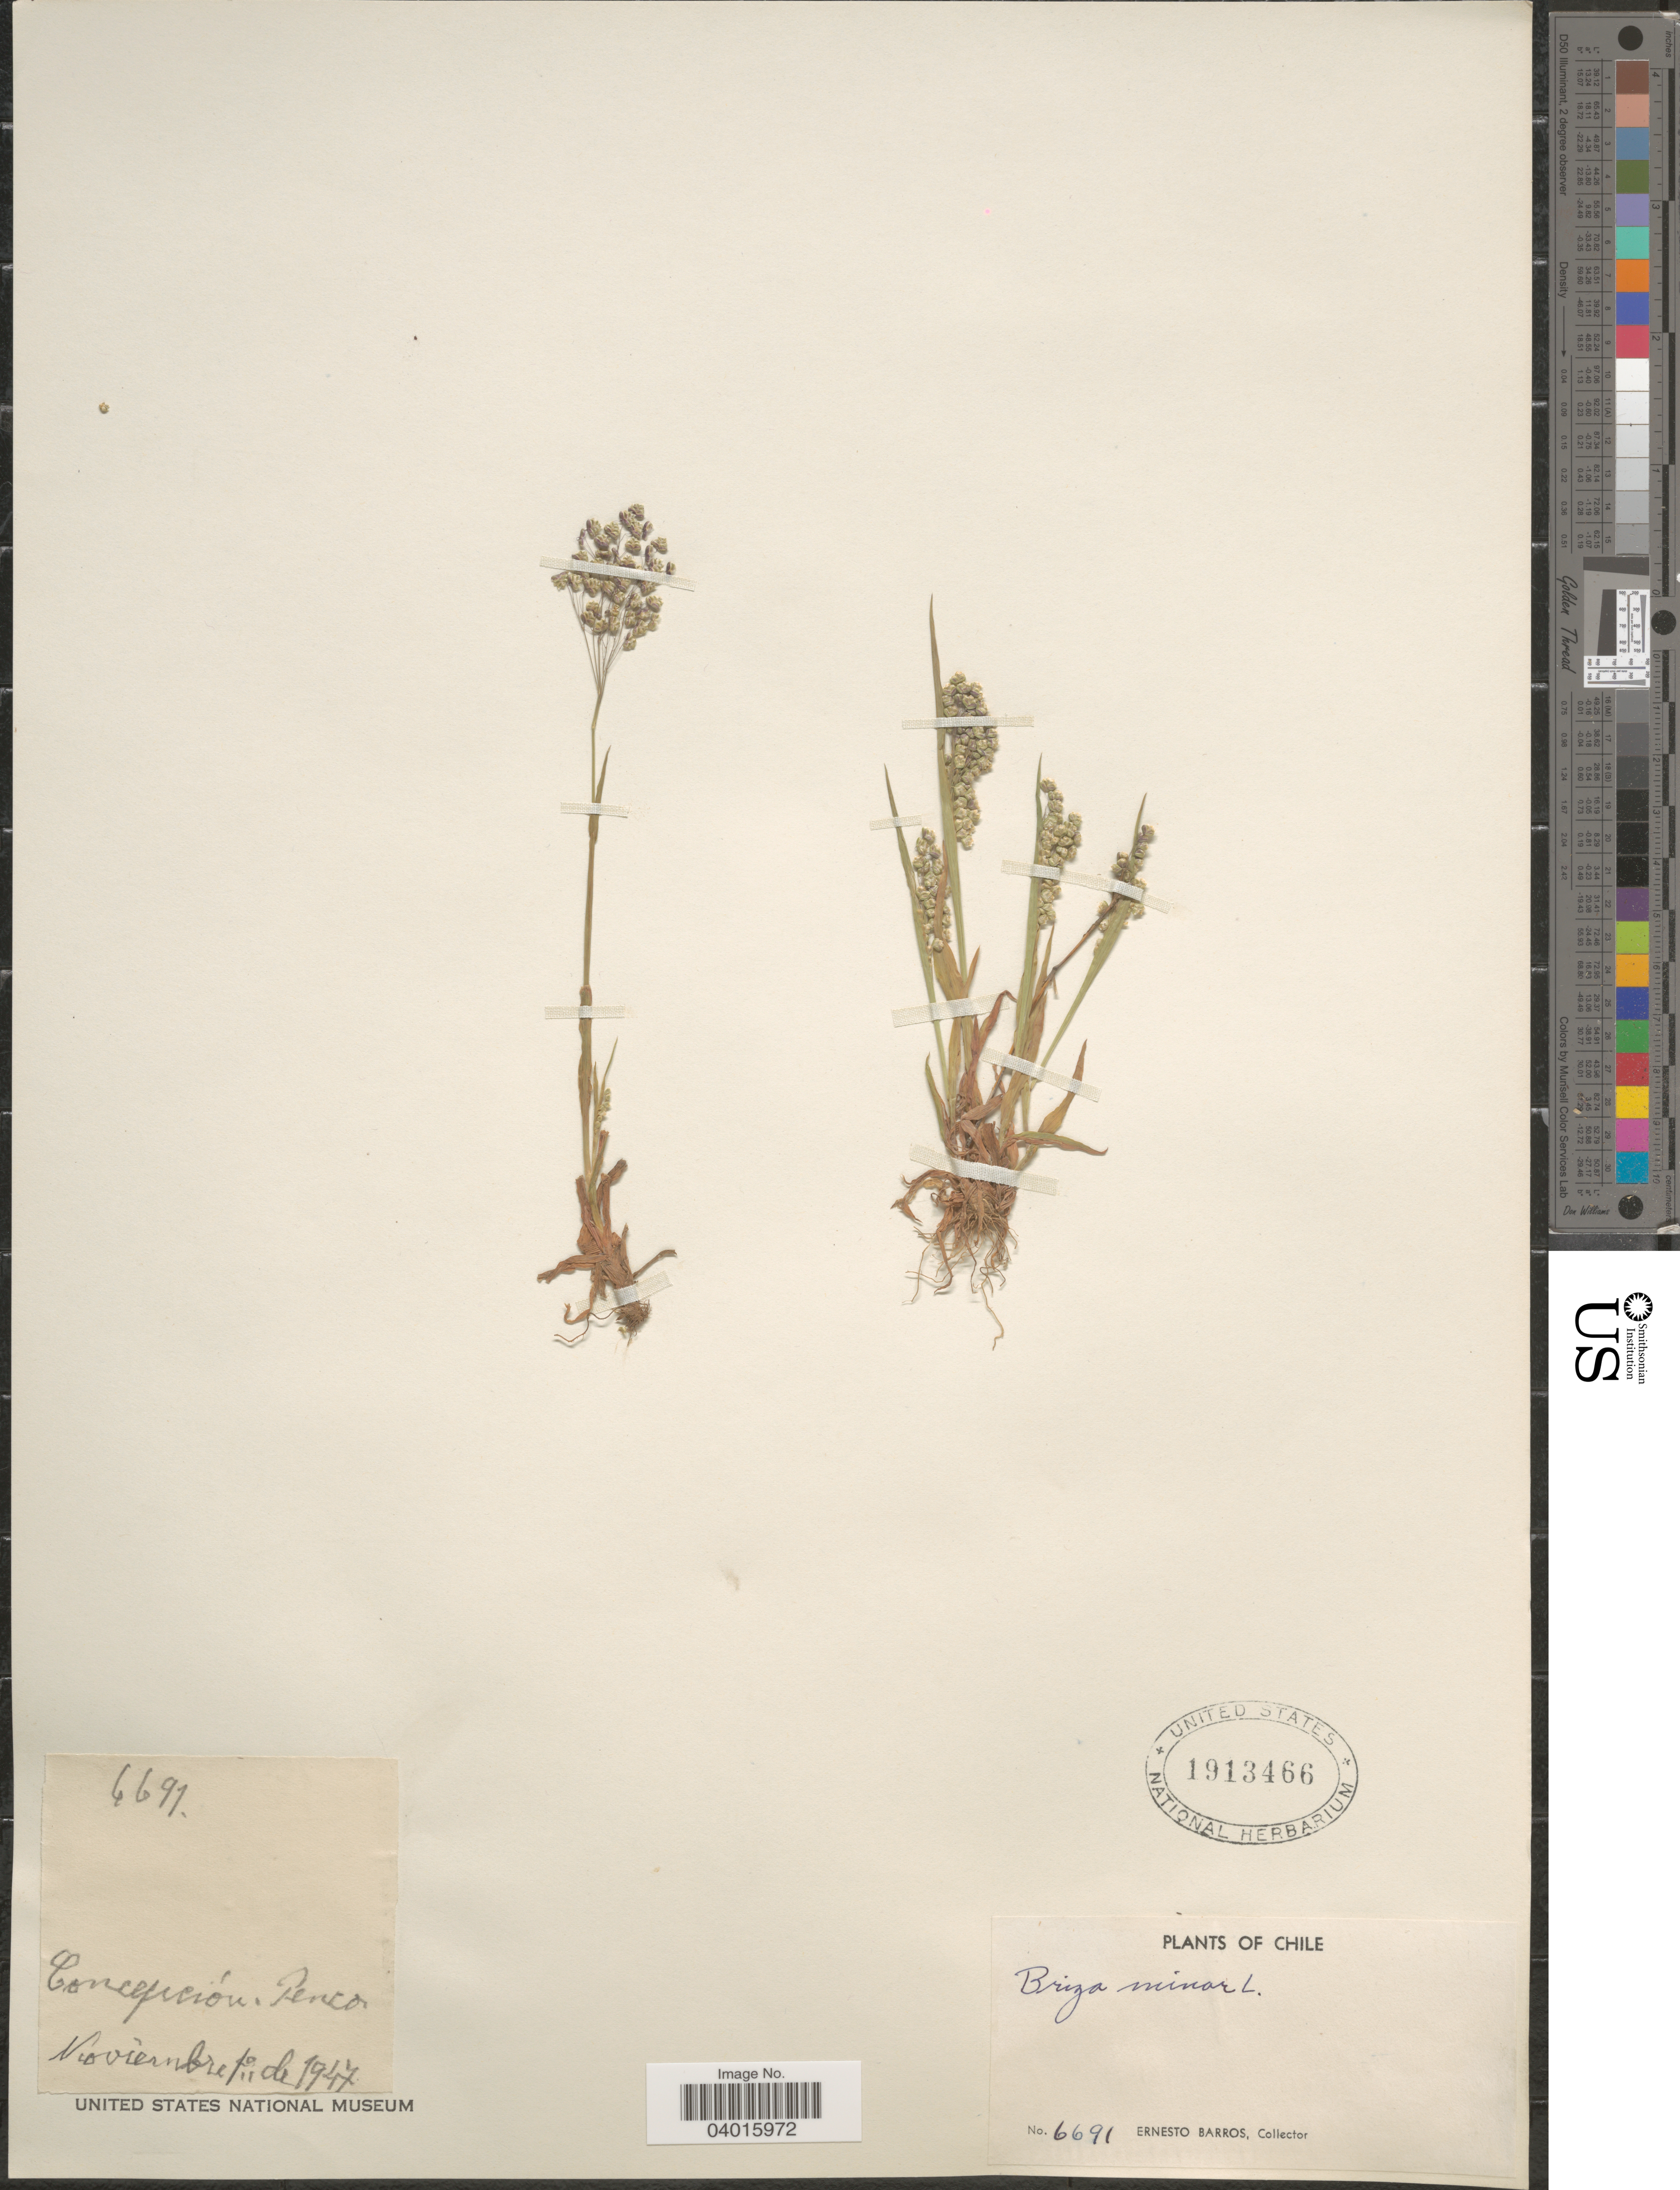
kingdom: Plantae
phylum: Tracheophyta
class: Liliopsida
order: Poales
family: Poaceae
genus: Briza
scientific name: Briza minor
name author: L.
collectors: E. Barros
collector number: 6691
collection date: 1947-11-01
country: Chile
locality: Concepción. Penco.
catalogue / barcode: US 1913466